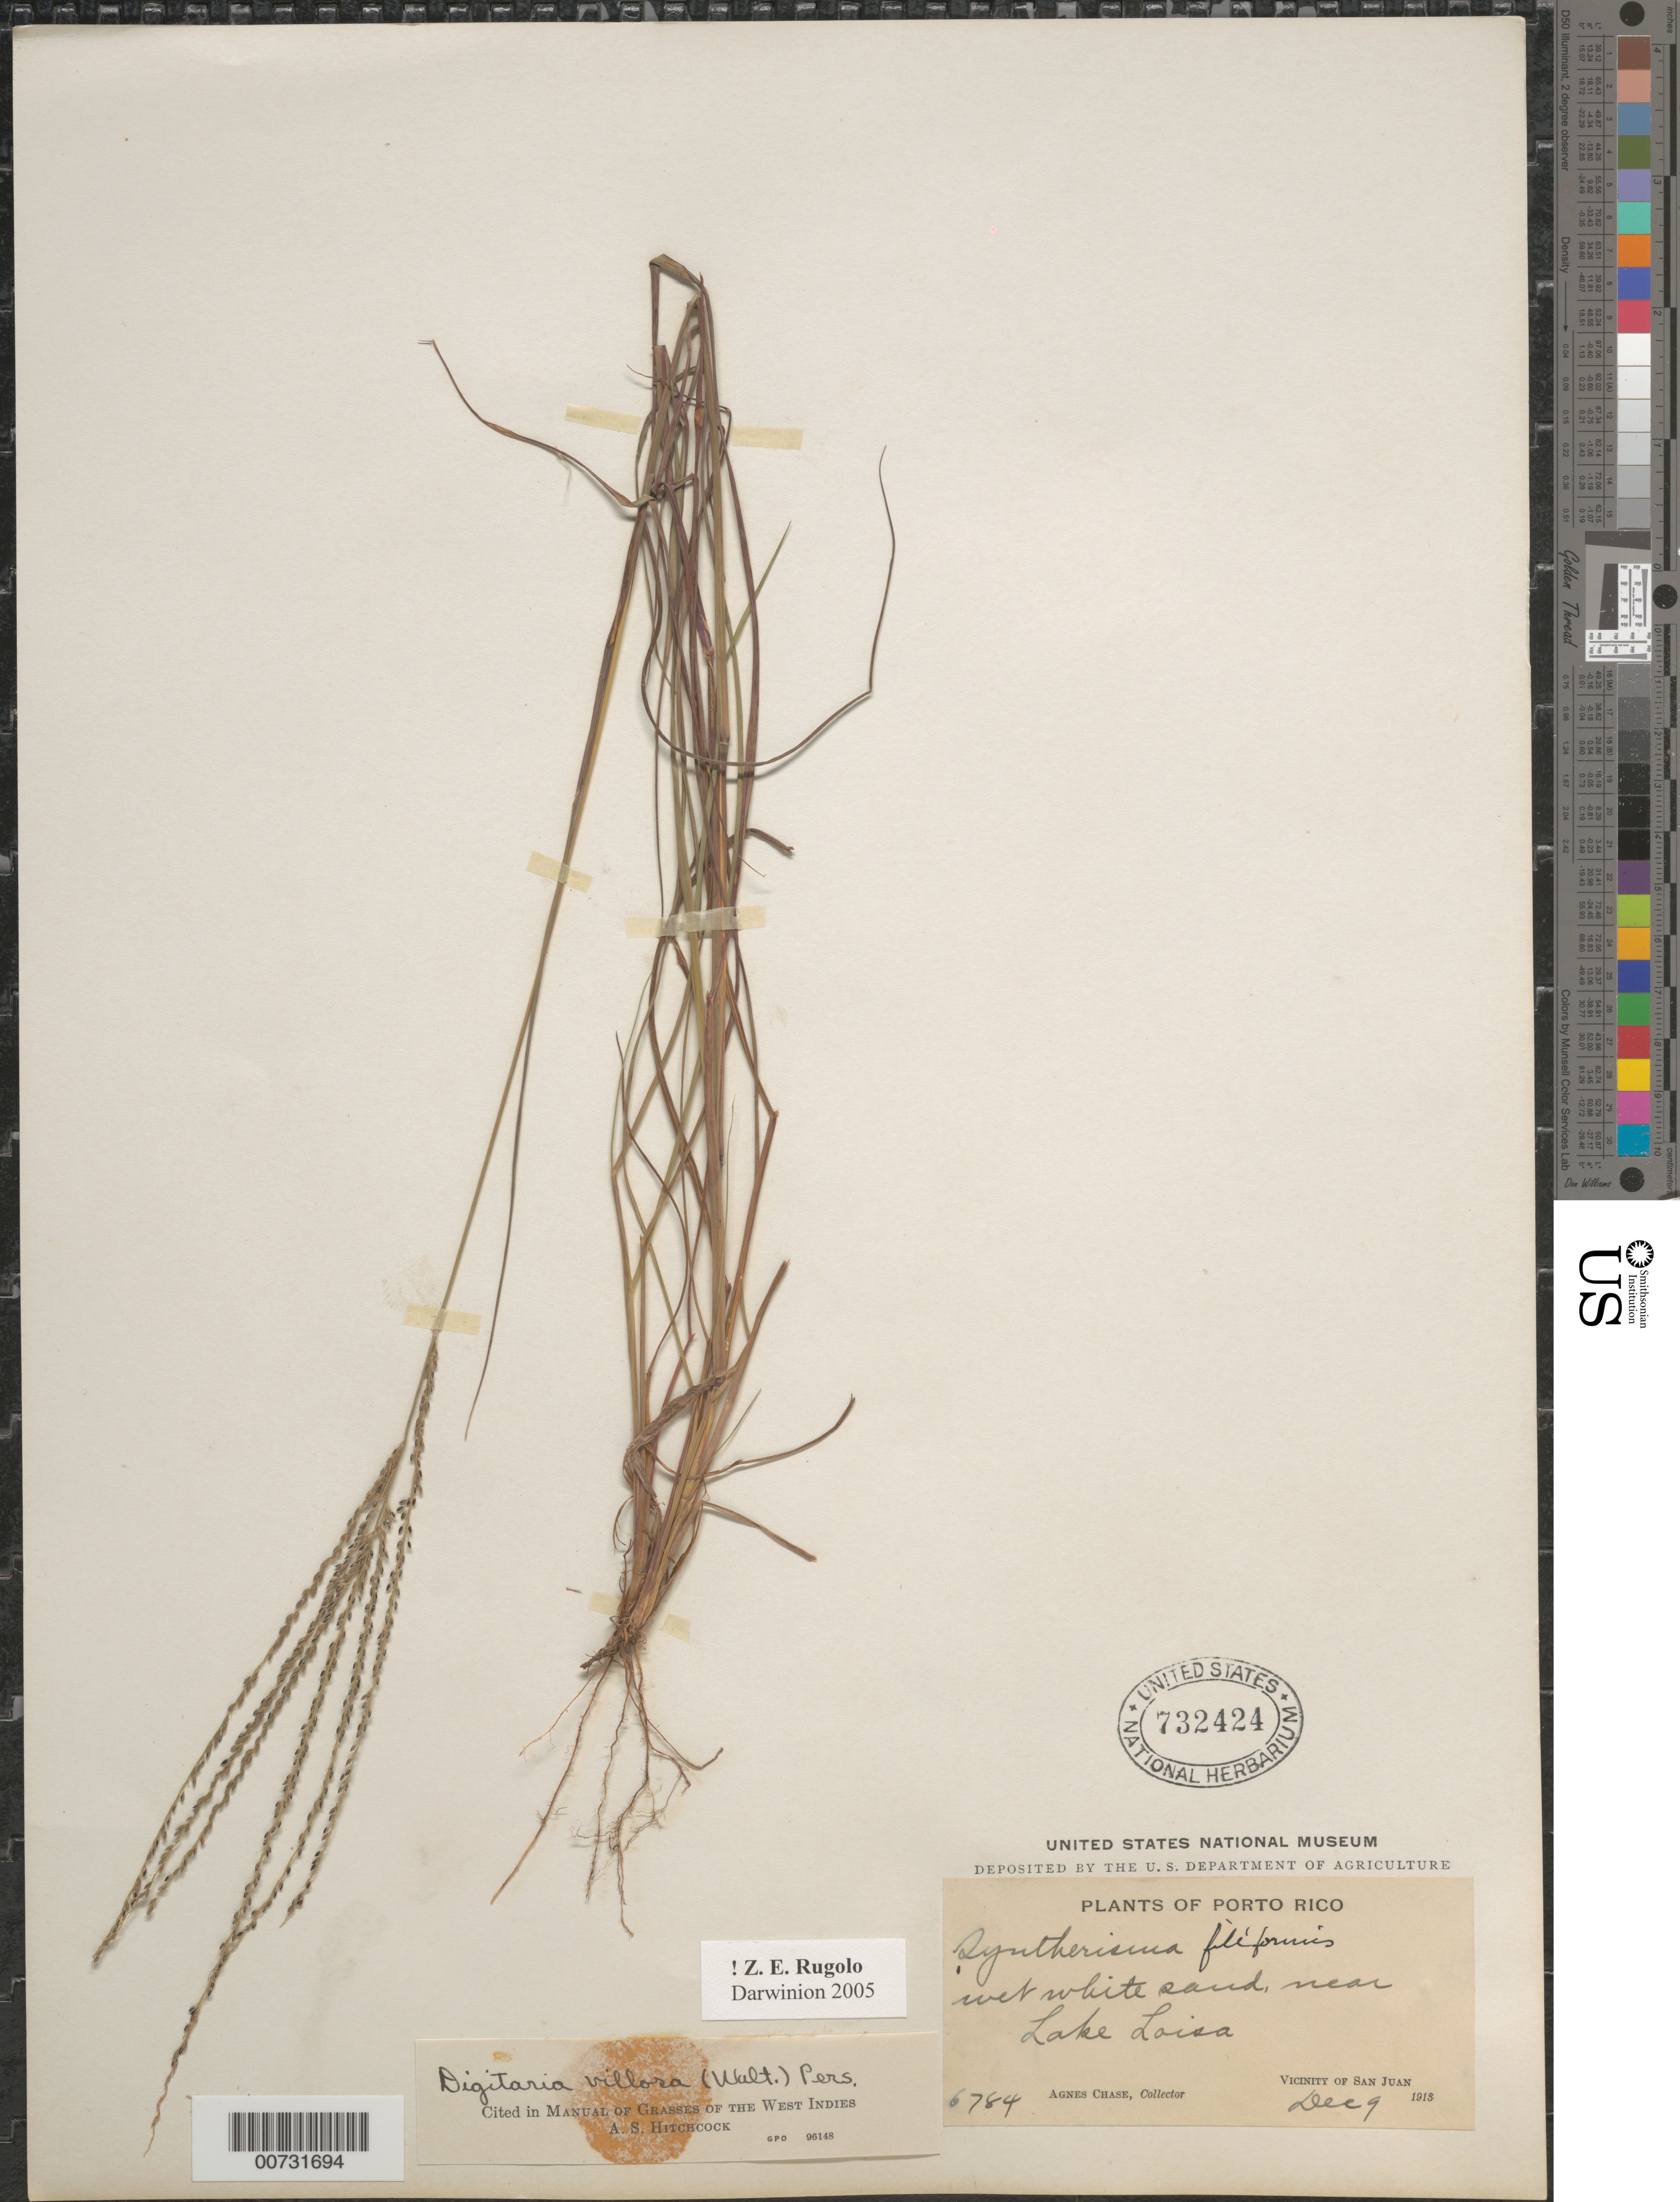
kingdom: Plantae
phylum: Tracheophyta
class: Liliopsida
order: Poales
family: Poaceae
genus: Digitaria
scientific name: Digitaria villosa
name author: (Walter) Pers.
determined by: Hitchcock, Albert S.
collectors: A. Chase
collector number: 6784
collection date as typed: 09 Dec 1913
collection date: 1913-12-09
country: Puerto Rico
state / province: San Juan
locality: Lake Loisa, near; vic of San Juan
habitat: Wet white sand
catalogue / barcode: US 732424